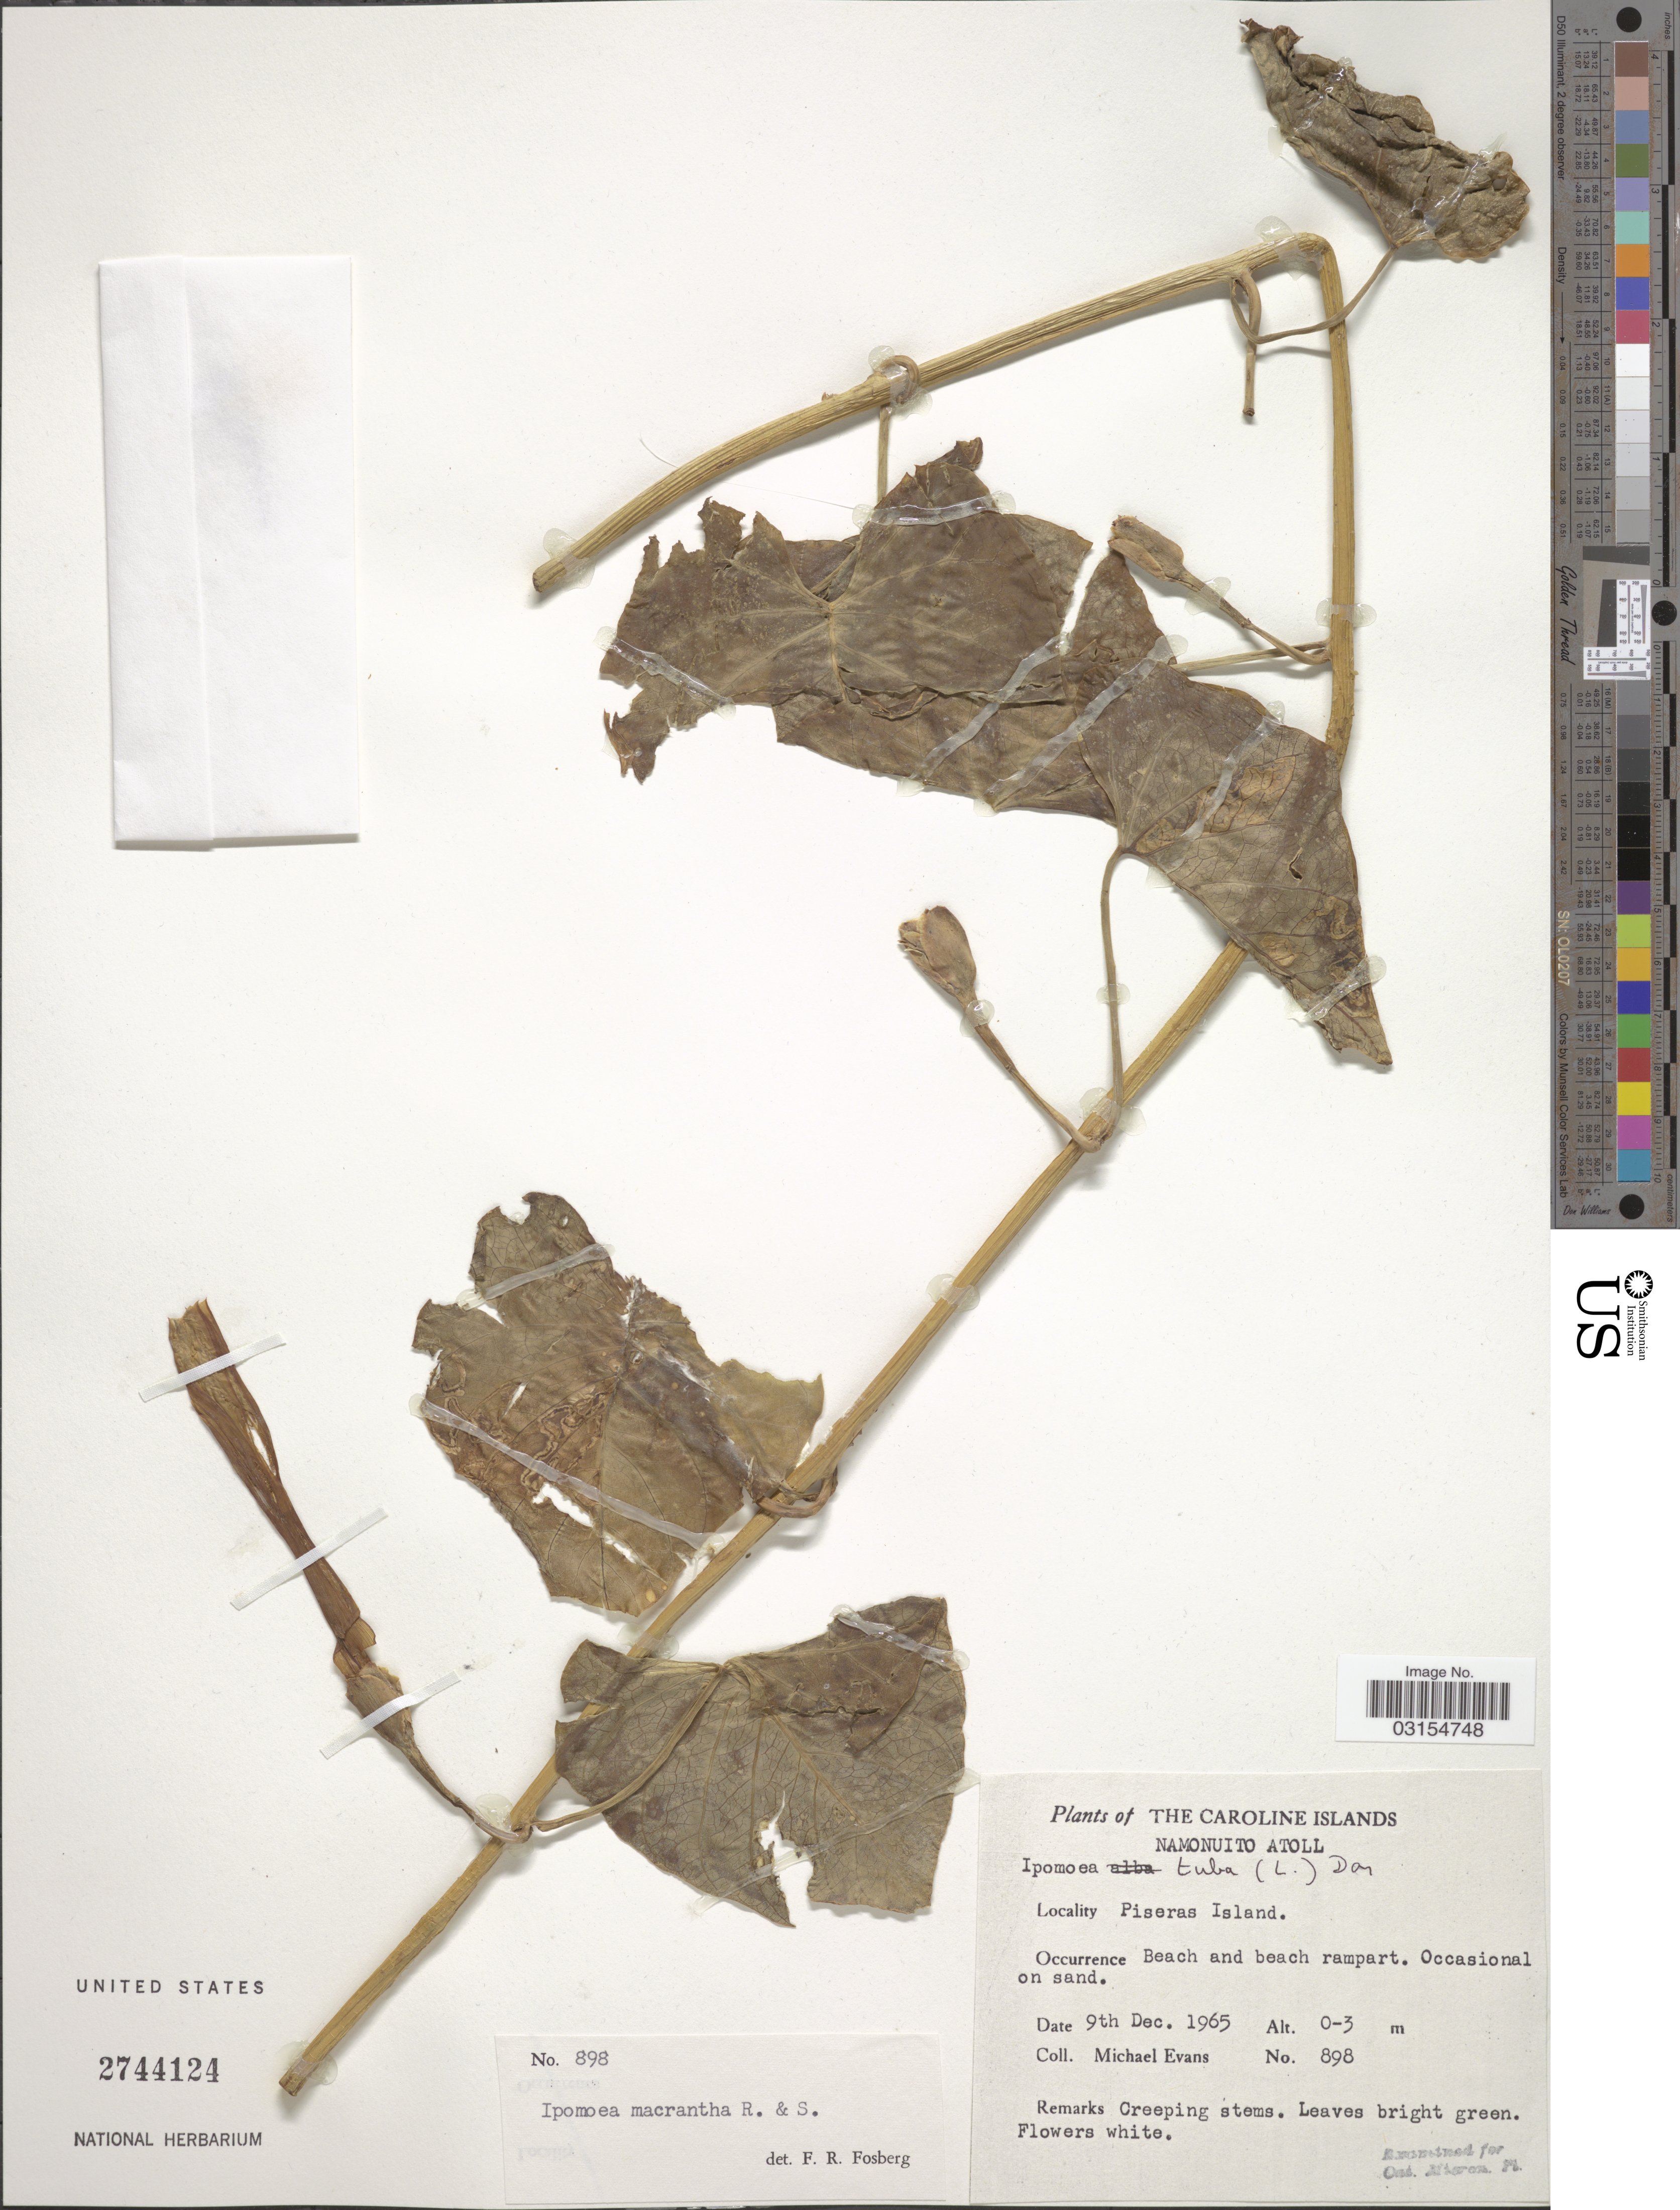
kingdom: Plantae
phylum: Tracheophyta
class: Magnoliopsida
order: Solanales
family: Convolvulaceae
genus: Ipomoea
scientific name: Ipomoea violacea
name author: L.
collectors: M. Evans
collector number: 898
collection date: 1965-12-09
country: Micronesia, Federated States of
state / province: Truk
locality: The Caroline Islands, Namonuito Atoll, Piseras Island.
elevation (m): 0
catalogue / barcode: US 2744124